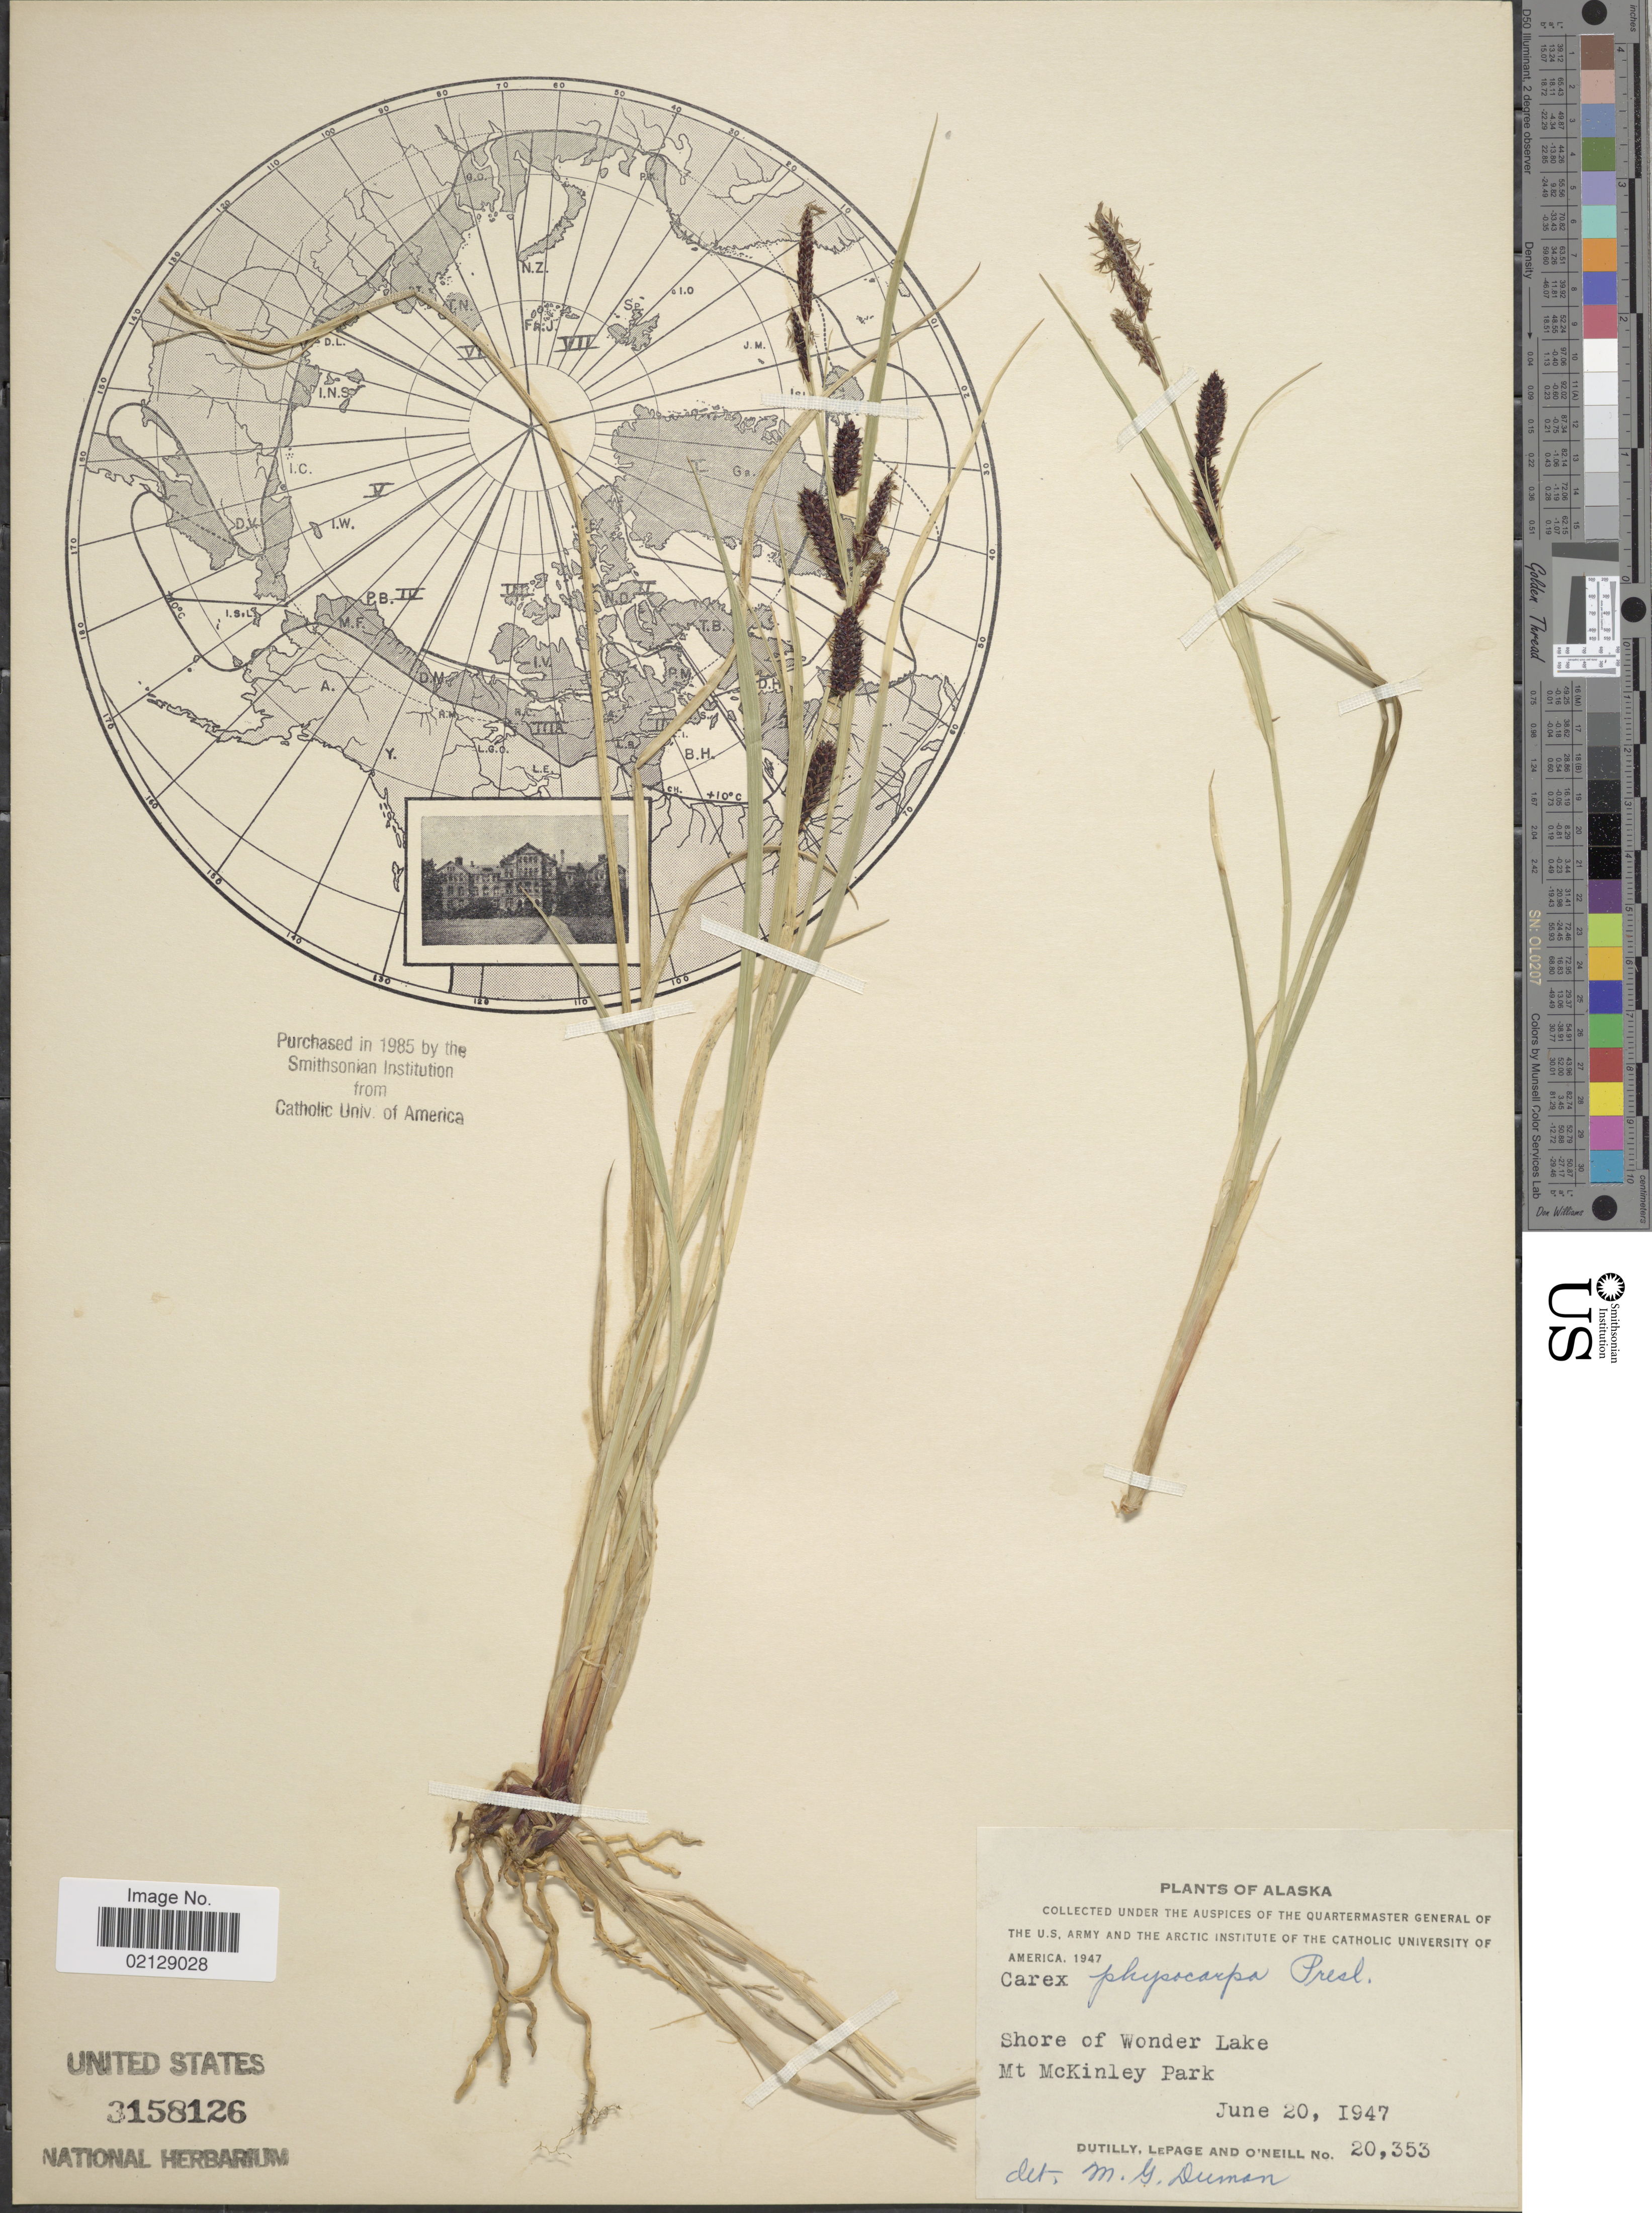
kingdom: Plantae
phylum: Tracheophyta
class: Liliopsida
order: Poales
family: Cyperaceae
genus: Carex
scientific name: Carex saxatilis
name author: L.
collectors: -. Dutilly, -. LePage & O' Neill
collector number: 20353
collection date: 1947-06-20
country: United States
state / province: Alaska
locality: Shore of Wonder Lake, Mt McKinley Park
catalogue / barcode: US 3158126